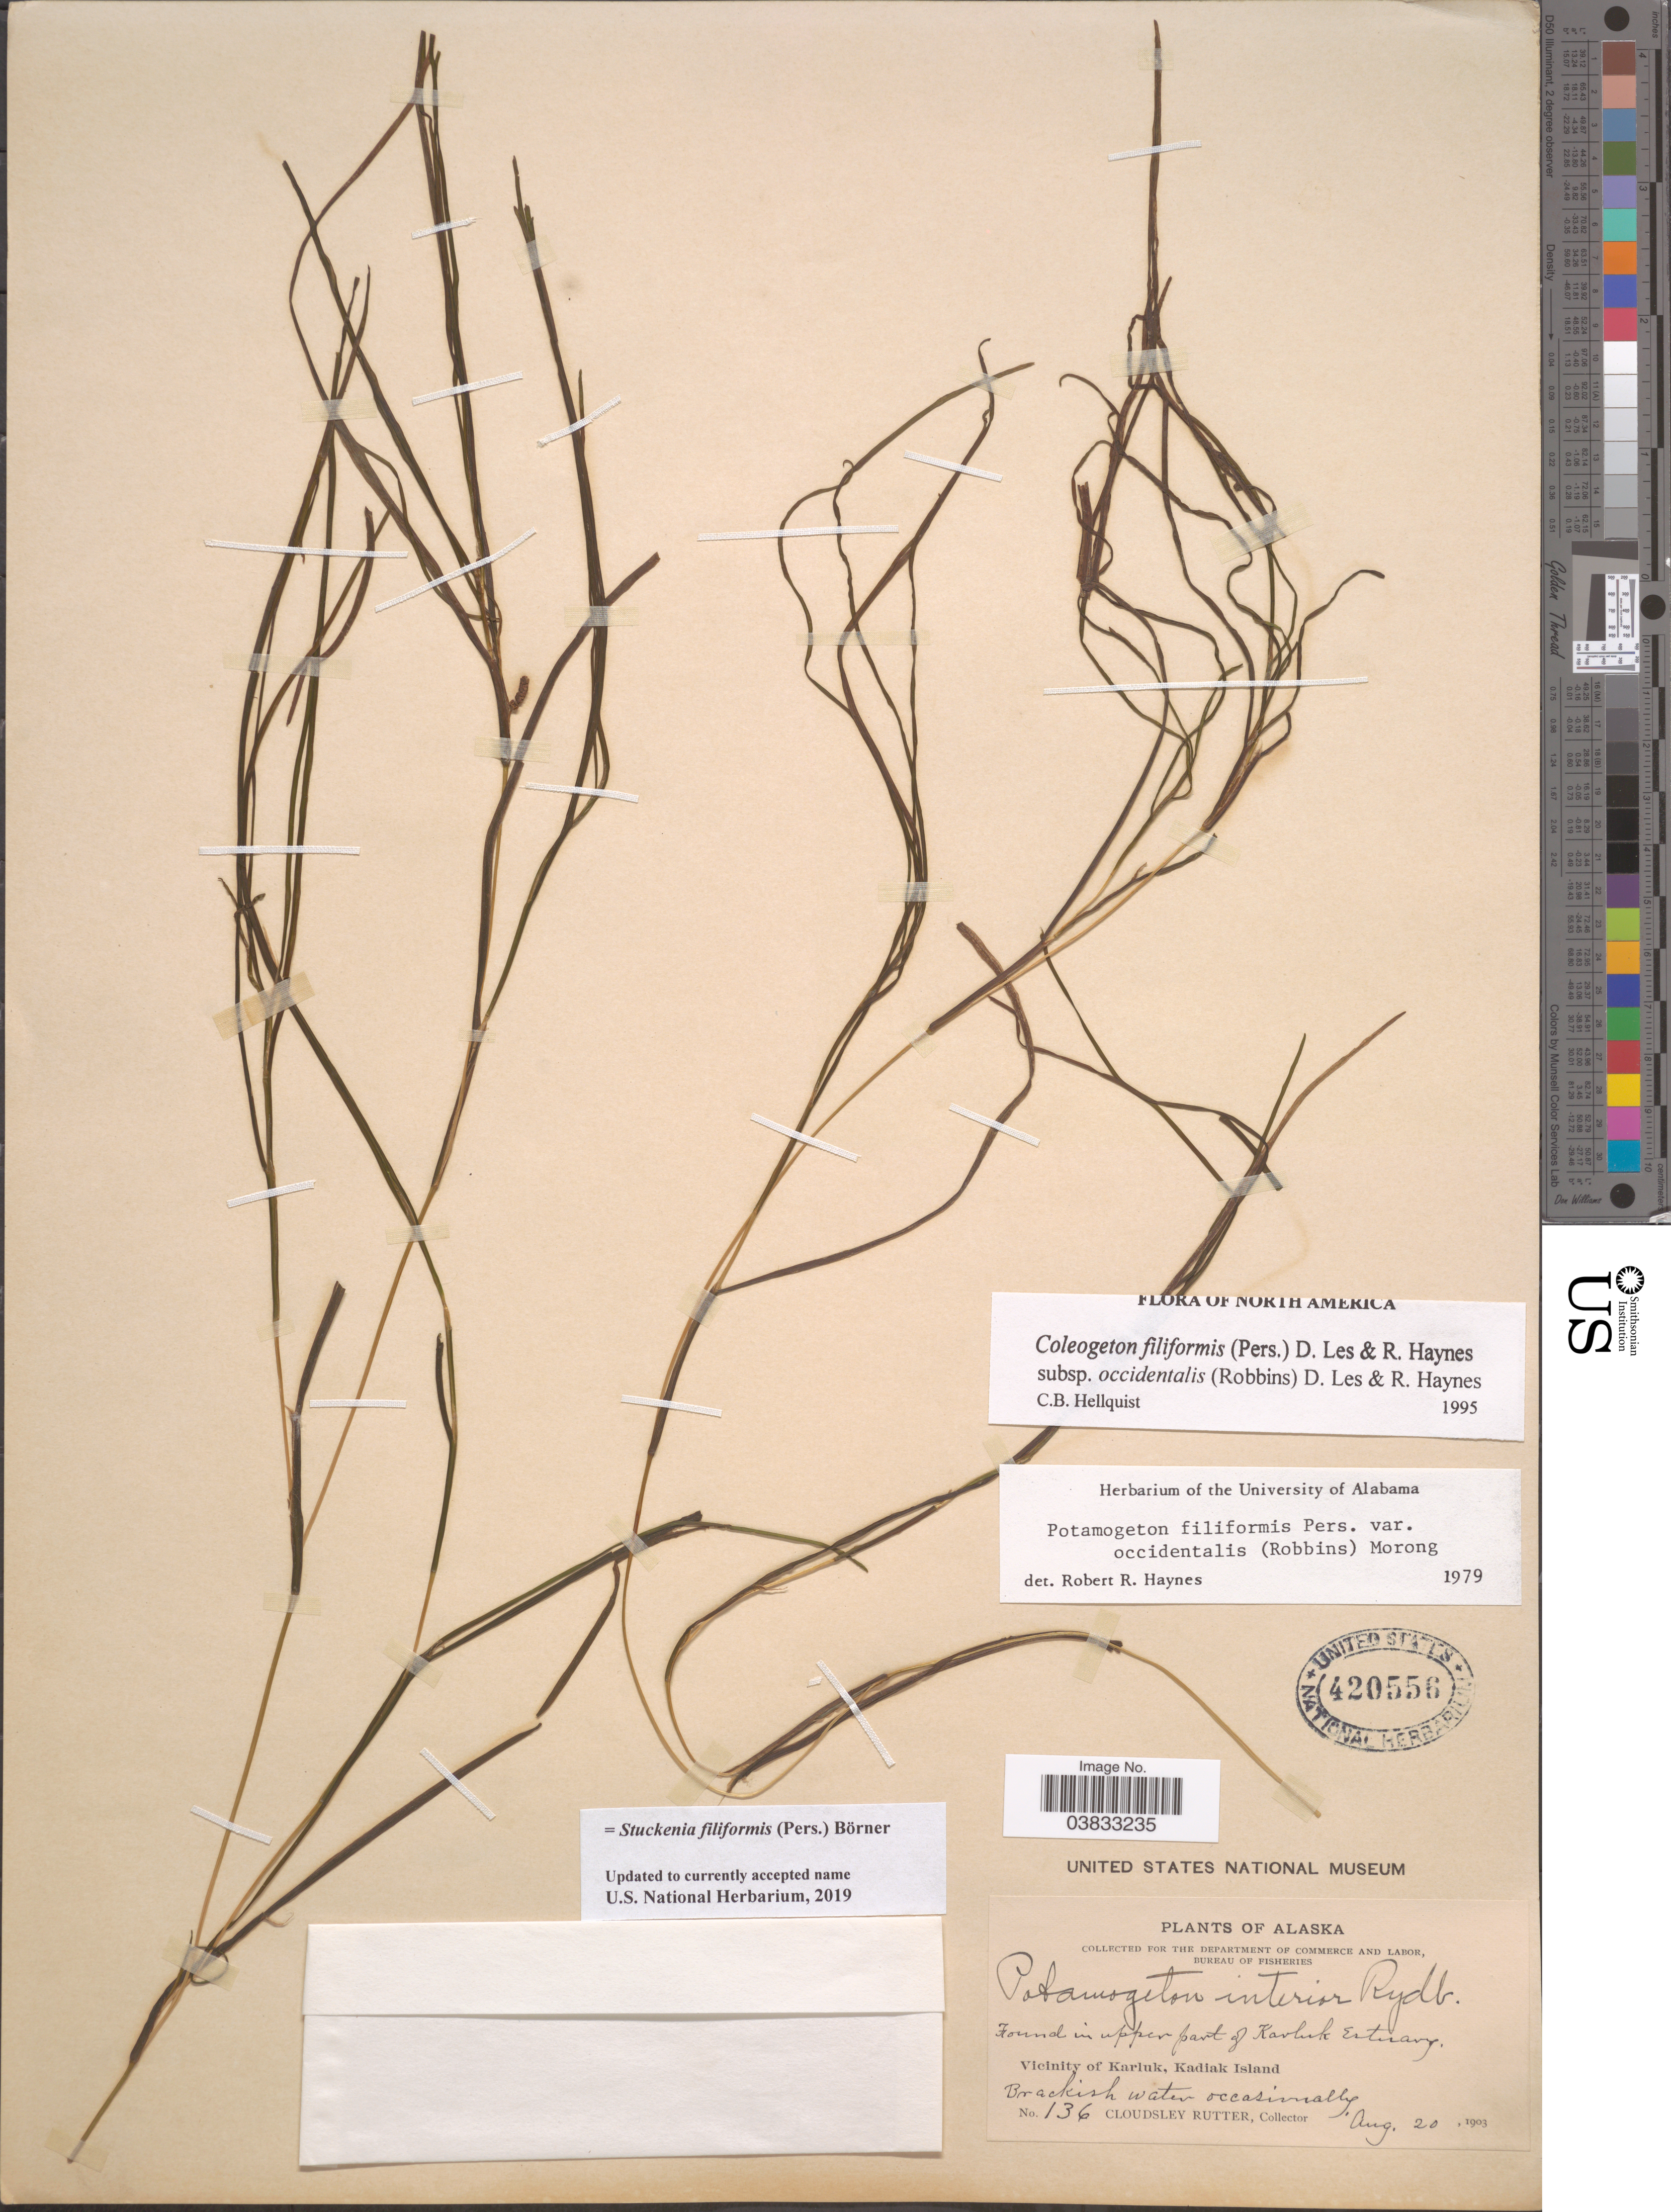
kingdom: Plantae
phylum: Tracheophyta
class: Liliopsida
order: Alismatales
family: Potamogetonaceae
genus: Stuckenia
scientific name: Stuckenia filiformis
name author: (Pers.) Börner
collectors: C. Rutter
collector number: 136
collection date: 1903-08-20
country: United States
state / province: Alaska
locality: In upper part of Kavluk Estuary. Vicinity of Karluk, Kadiak Island.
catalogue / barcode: US 420556